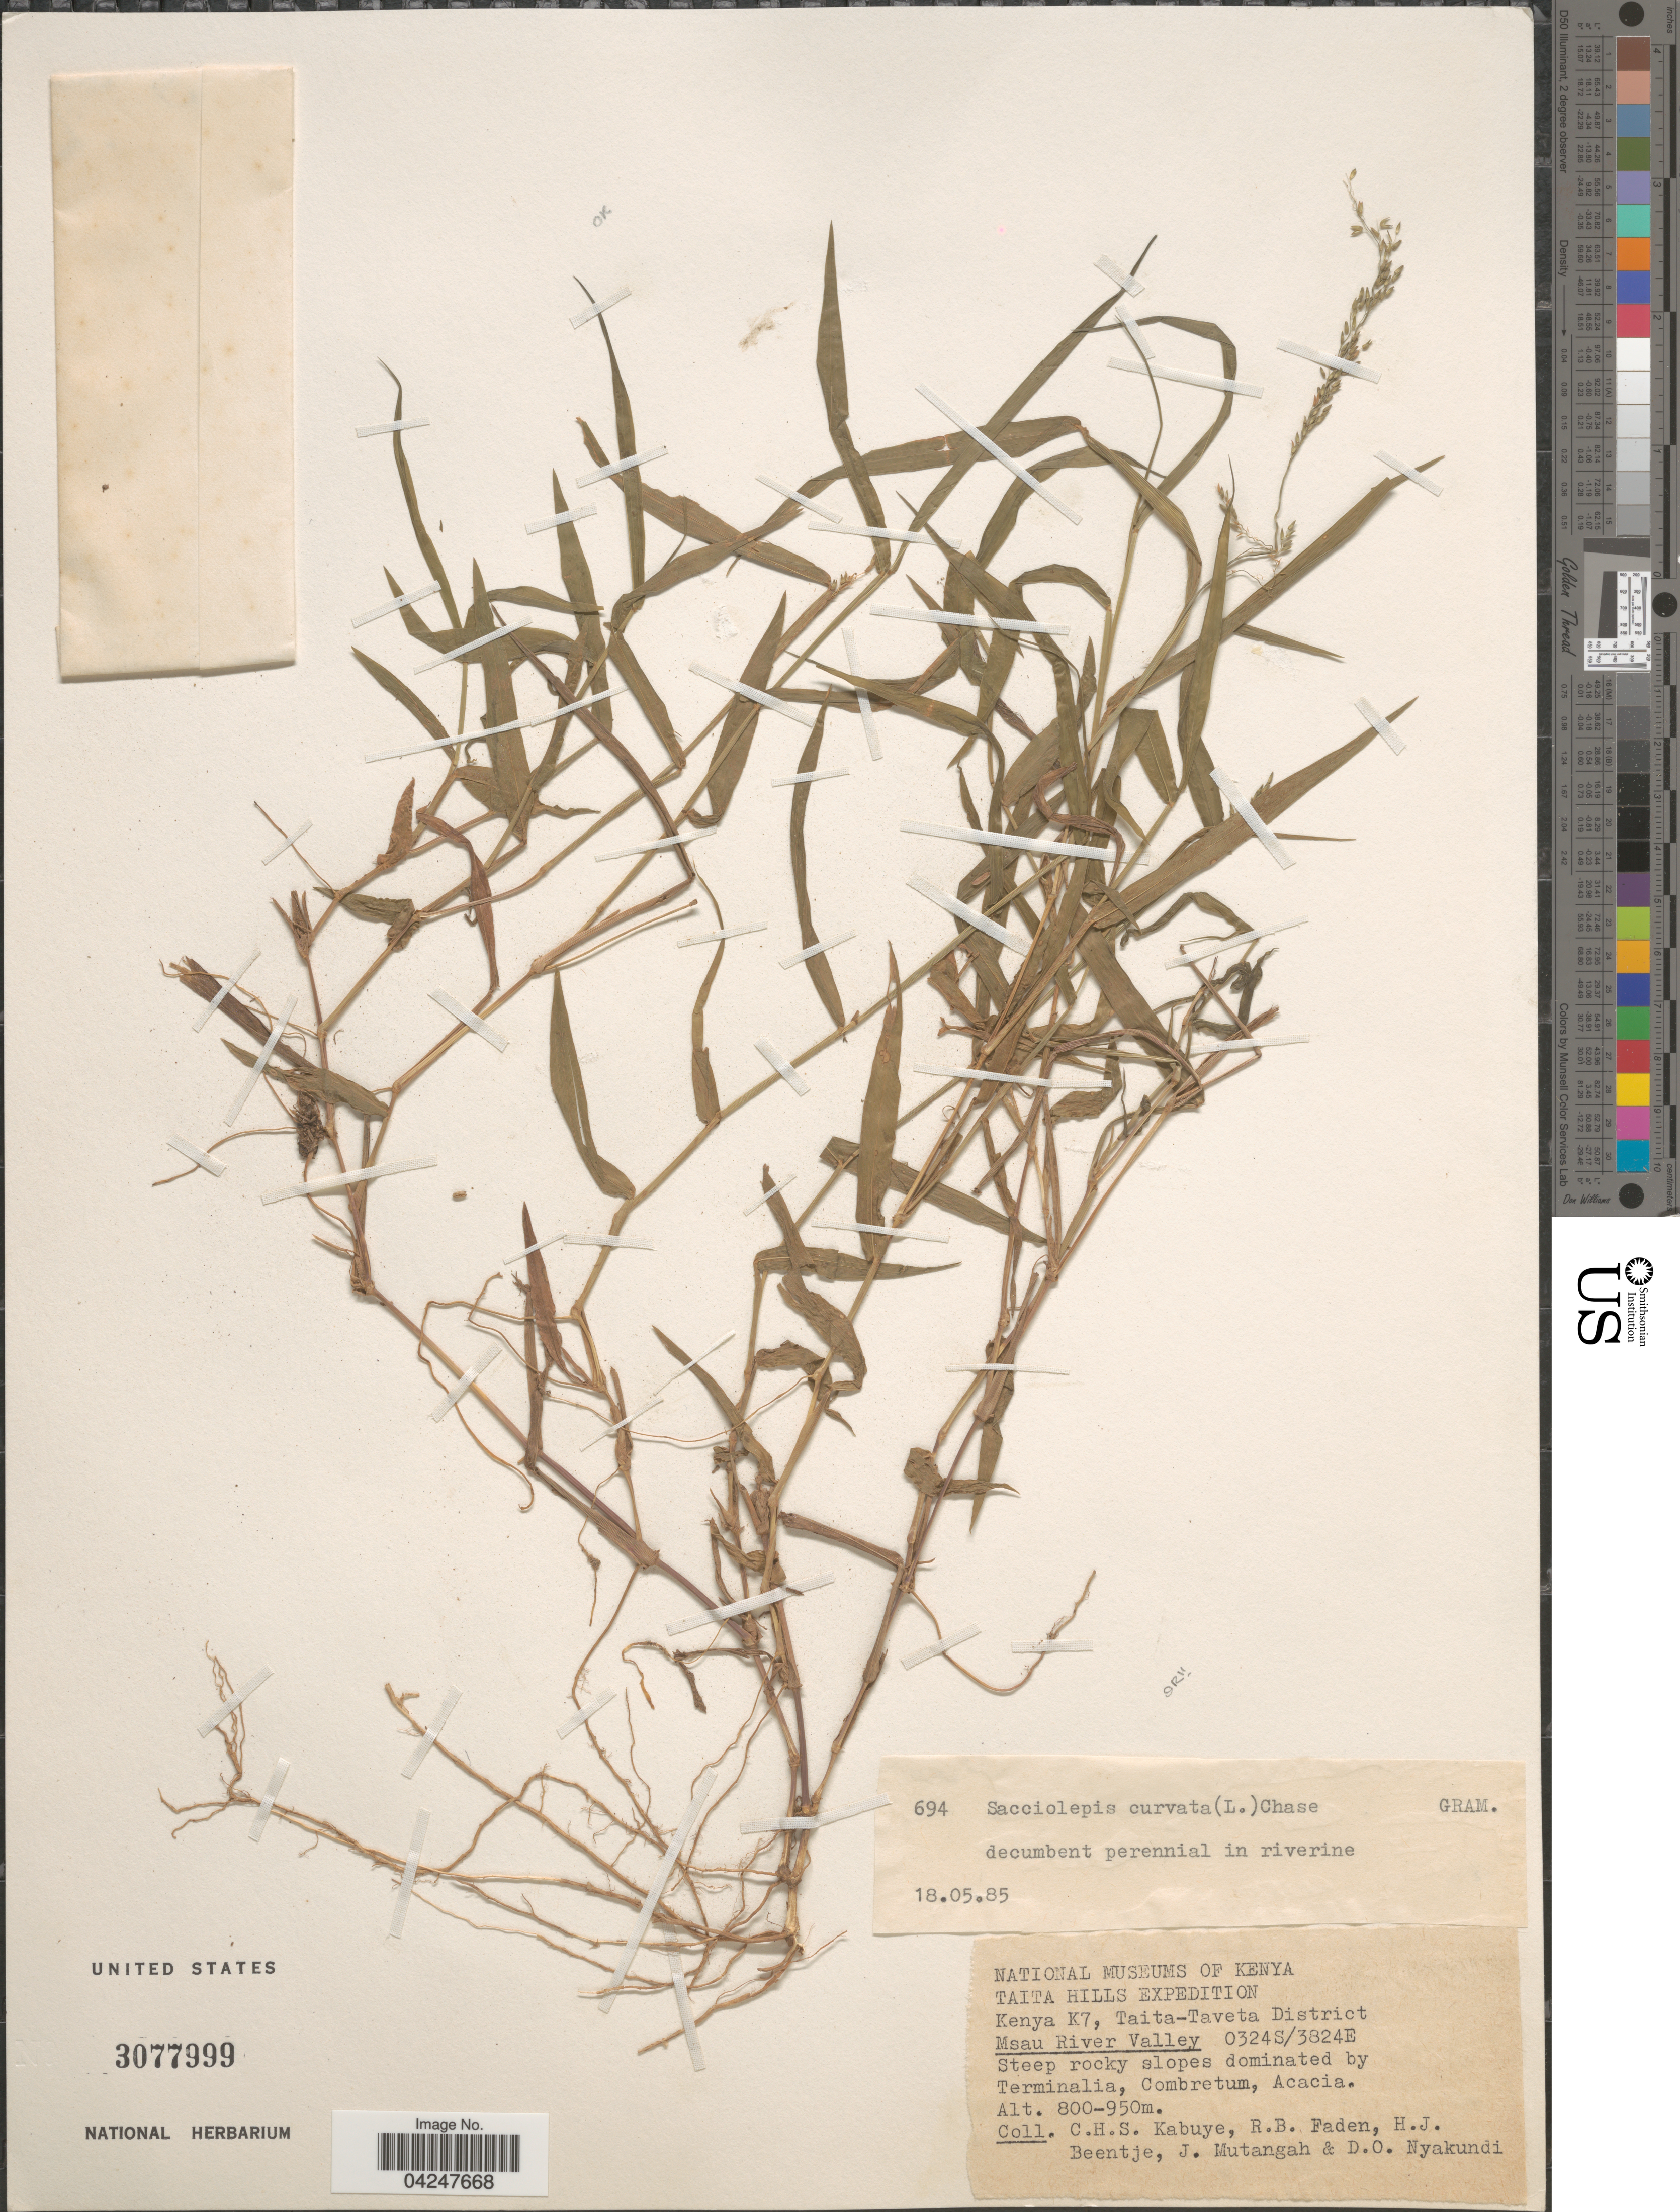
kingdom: Plantae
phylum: Tracheophyta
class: Liliopsida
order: Poales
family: Poaceae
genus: Sacciolepis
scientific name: Sacciolepis curvata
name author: (L.) Chase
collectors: C. Kabuye, R. B. Faden, H. J. Beentje, J. Mutangah & D. Nyakundi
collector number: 694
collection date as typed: Transcribed d/m/y: 18/5/85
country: Kenya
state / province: Taita Taveta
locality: Taita Hills Expedition. Kenya K7, Taita-Taveta District. Msau River Valley.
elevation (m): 800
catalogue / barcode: US 3077999